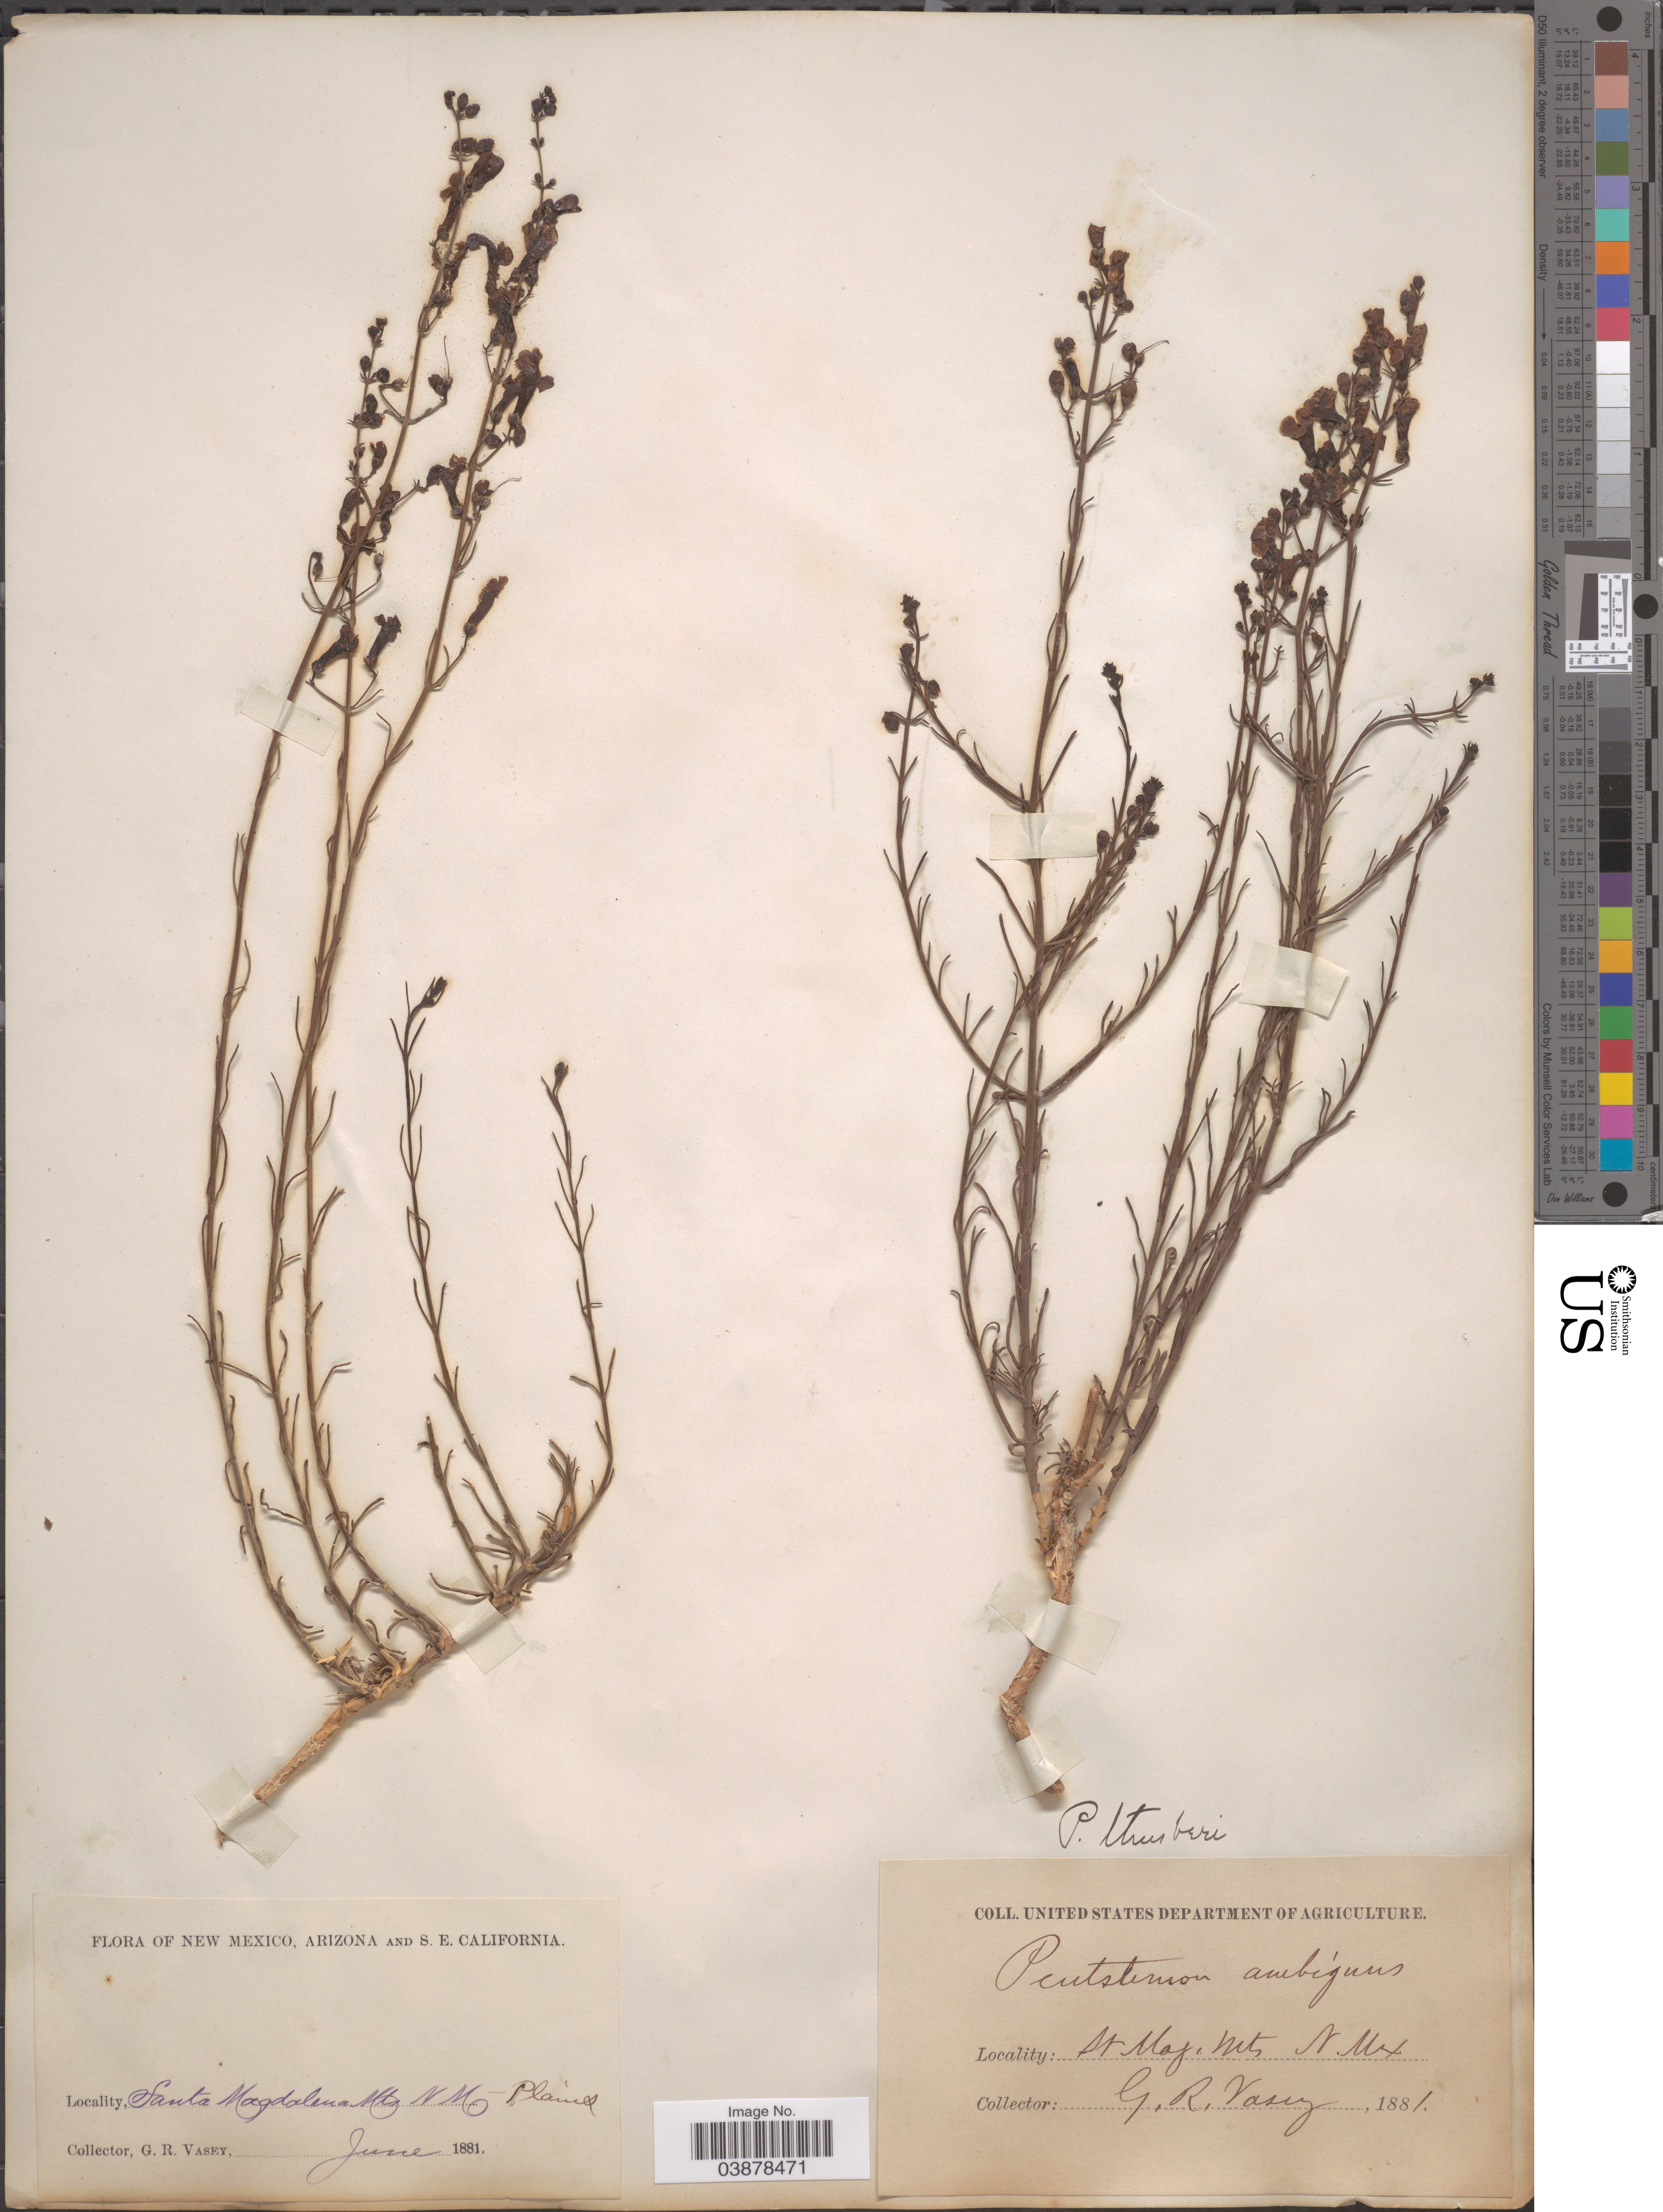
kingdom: Plantae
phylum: Tracheophyta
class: Magnoliopsida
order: Lamiales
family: Plantaginaceae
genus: Penstemon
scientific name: Penstemon thurberi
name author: Torr.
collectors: G. R. Vasey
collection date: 1881-06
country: United States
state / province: New Mexico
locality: Santa Magdalena Mts. N. M. Plains.